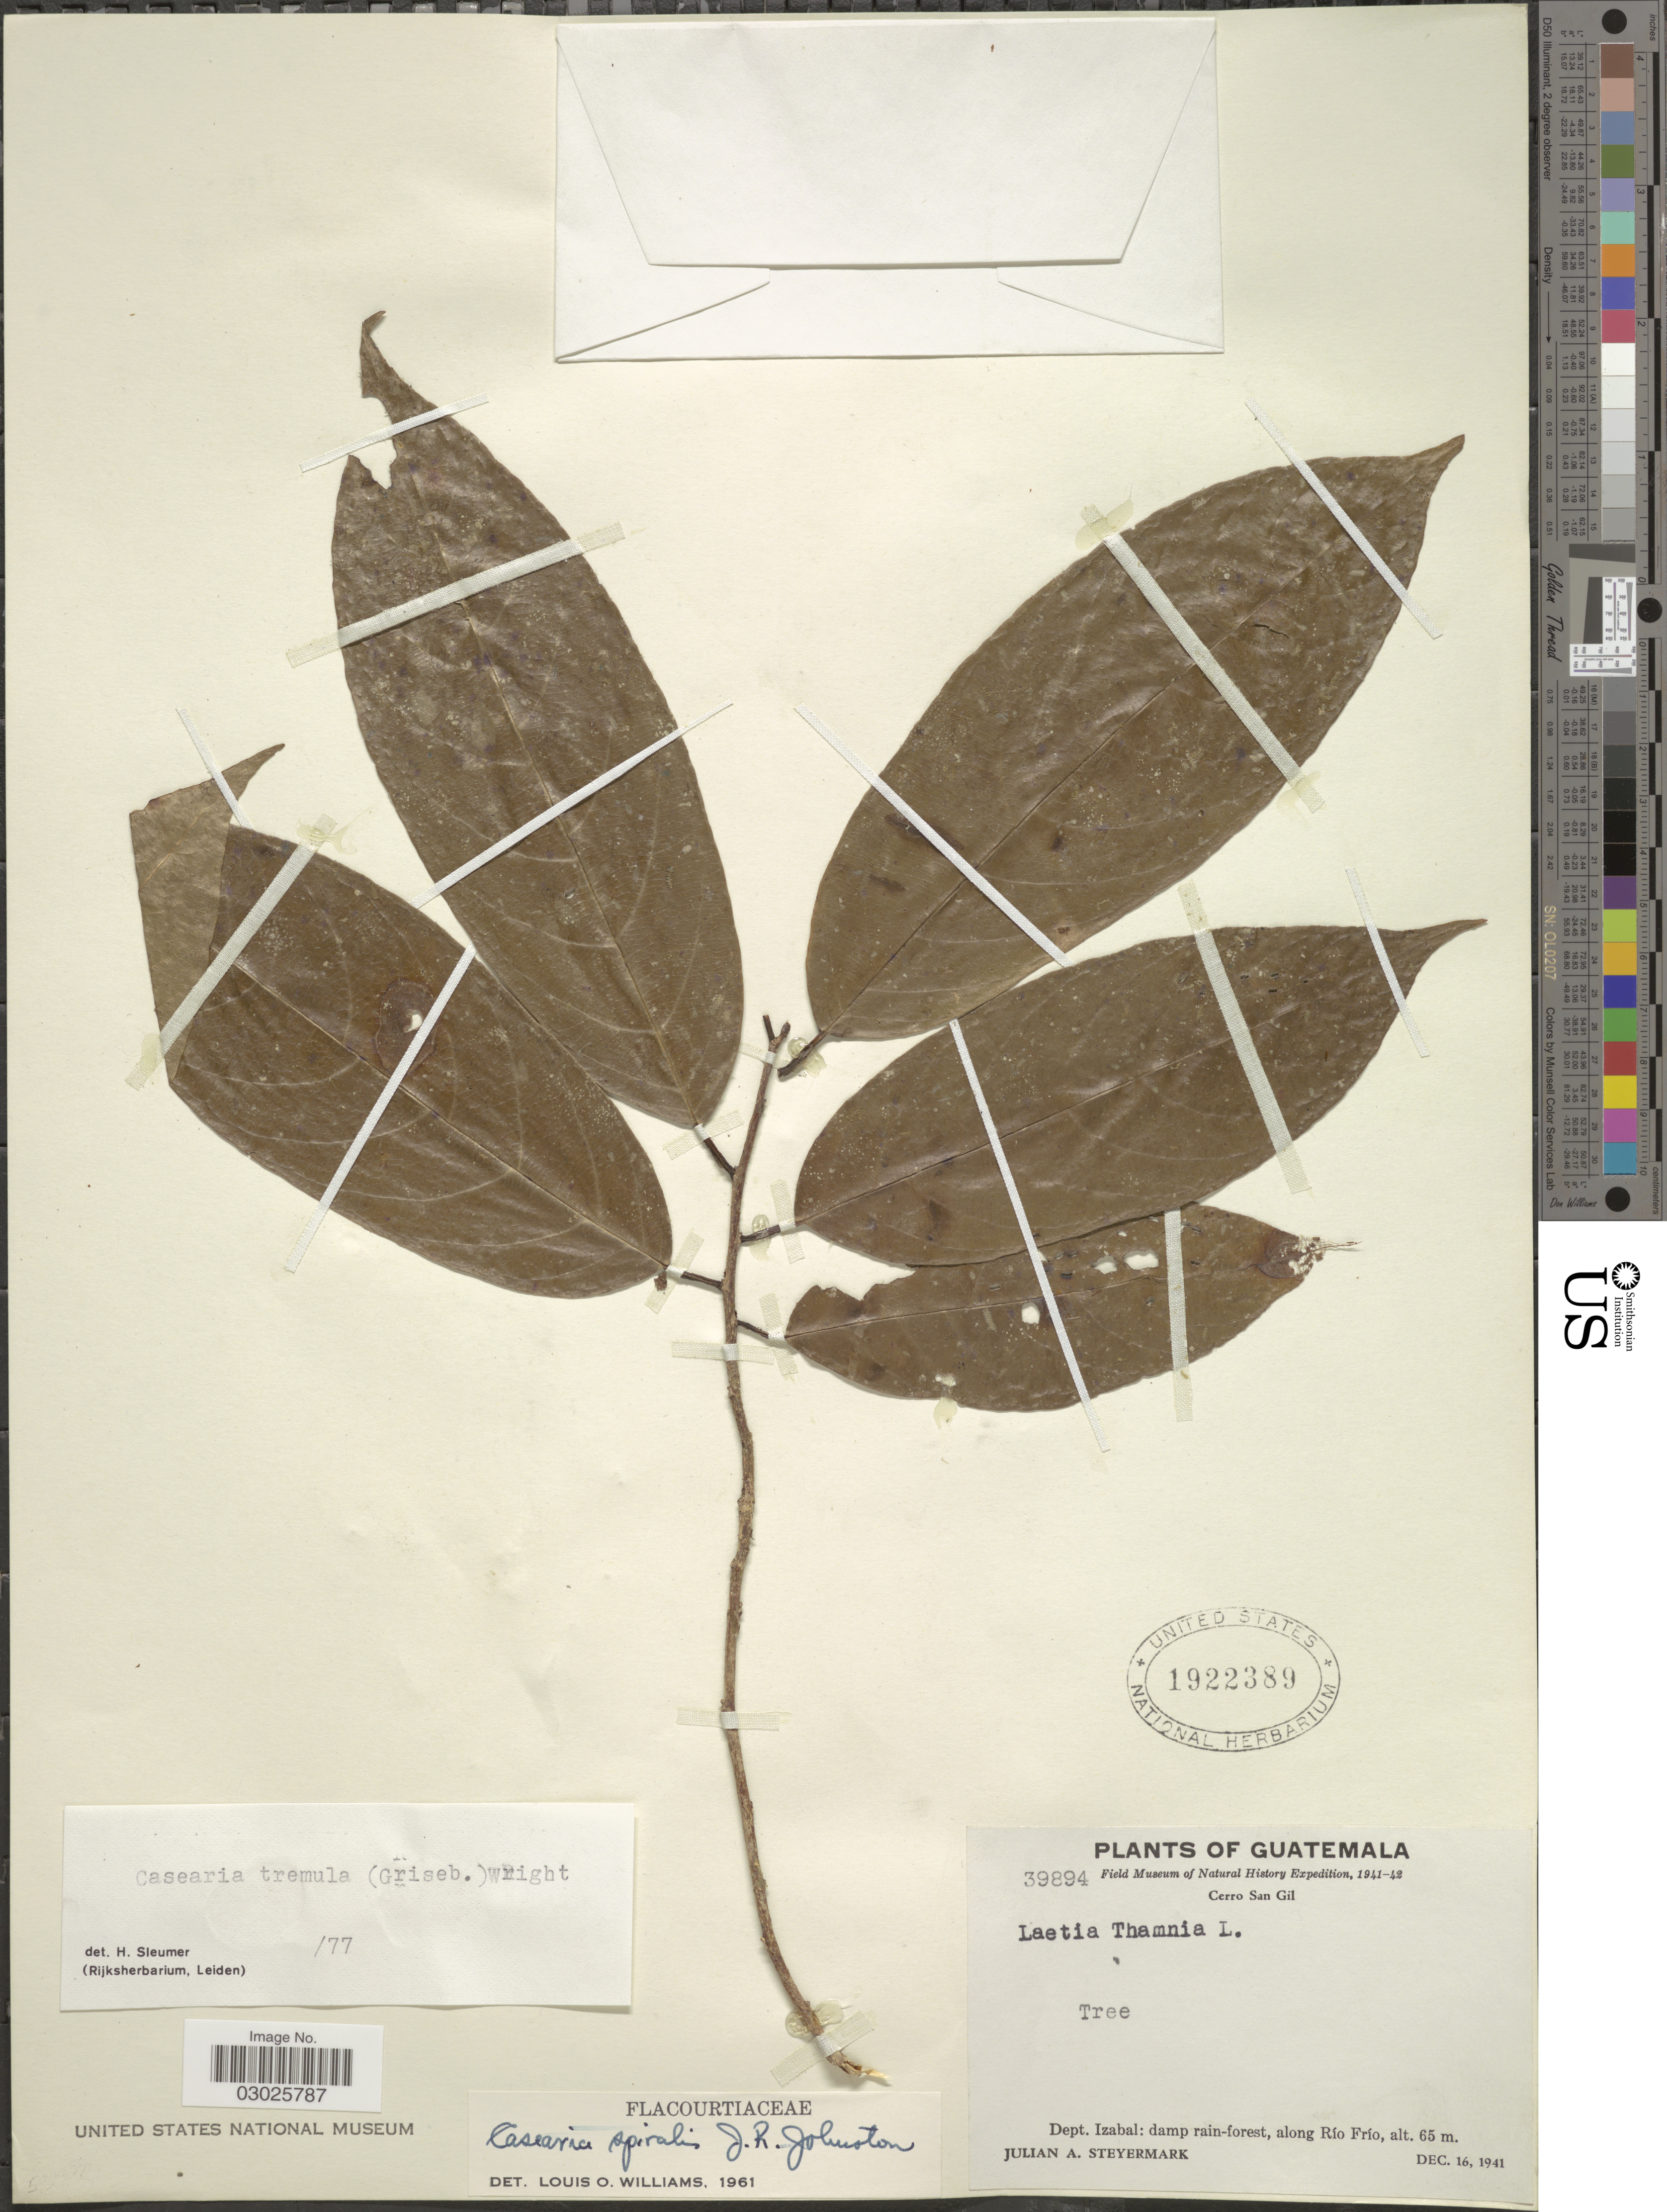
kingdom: Plantae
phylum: Tracheophyta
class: Magnoliopsida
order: Malpighiales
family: Salicaceae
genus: Casearia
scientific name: Casearia tremula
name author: (Griseb.) Griseb. ex C. Wright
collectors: J. Steyermark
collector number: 39894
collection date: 1941-12-16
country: Guatemala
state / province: Izabal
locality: Dept. Izabal: damp rain-forest, along Río Frío.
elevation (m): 65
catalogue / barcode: US 1922389